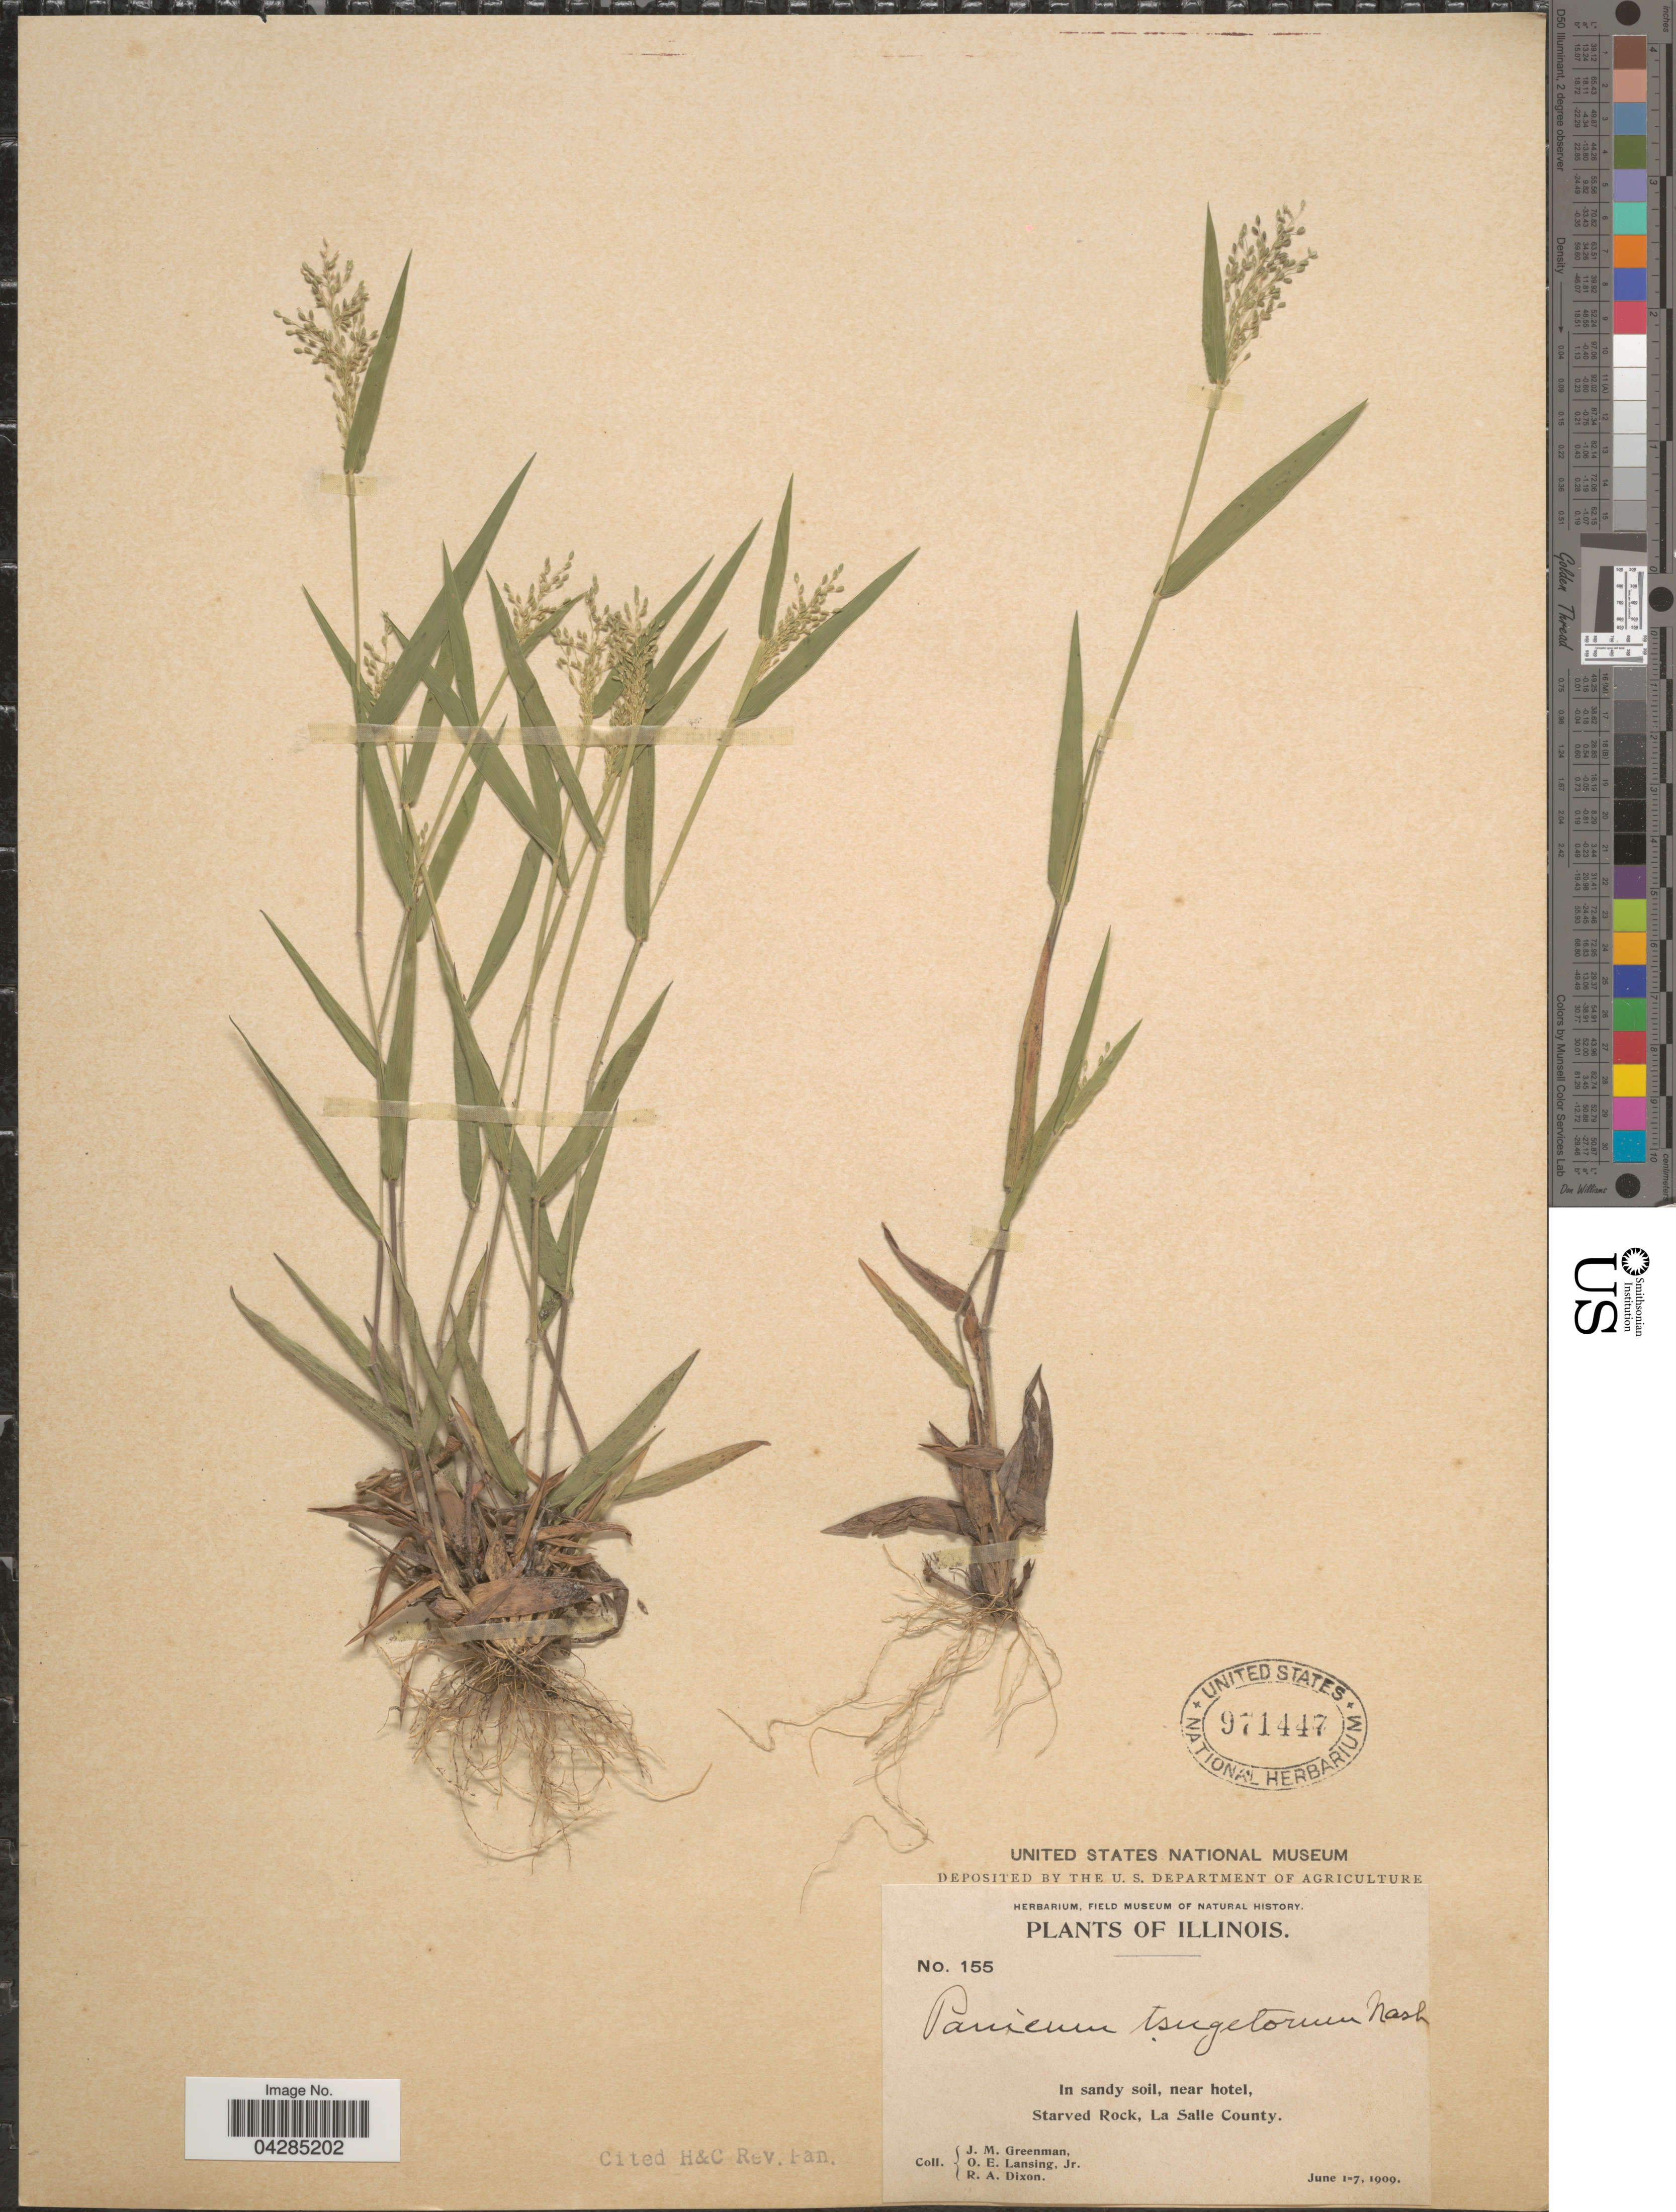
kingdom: Plantae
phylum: Tracheophyta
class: Liliopsida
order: Poales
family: Poaceae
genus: Dichanthelium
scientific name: Dichanthelium portoricense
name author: (Desv. ex Ham.) B.F. Hansen & Wunderlin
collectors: J. M. Greenman, O. Lansing Jr. & R. A. Dixon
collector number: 155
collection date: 1909-06-01/1909-06-07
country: United States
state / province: Illinois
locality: In sandy soil, near hotel, Starved Rock, La Salle County.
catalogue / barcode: US 971447